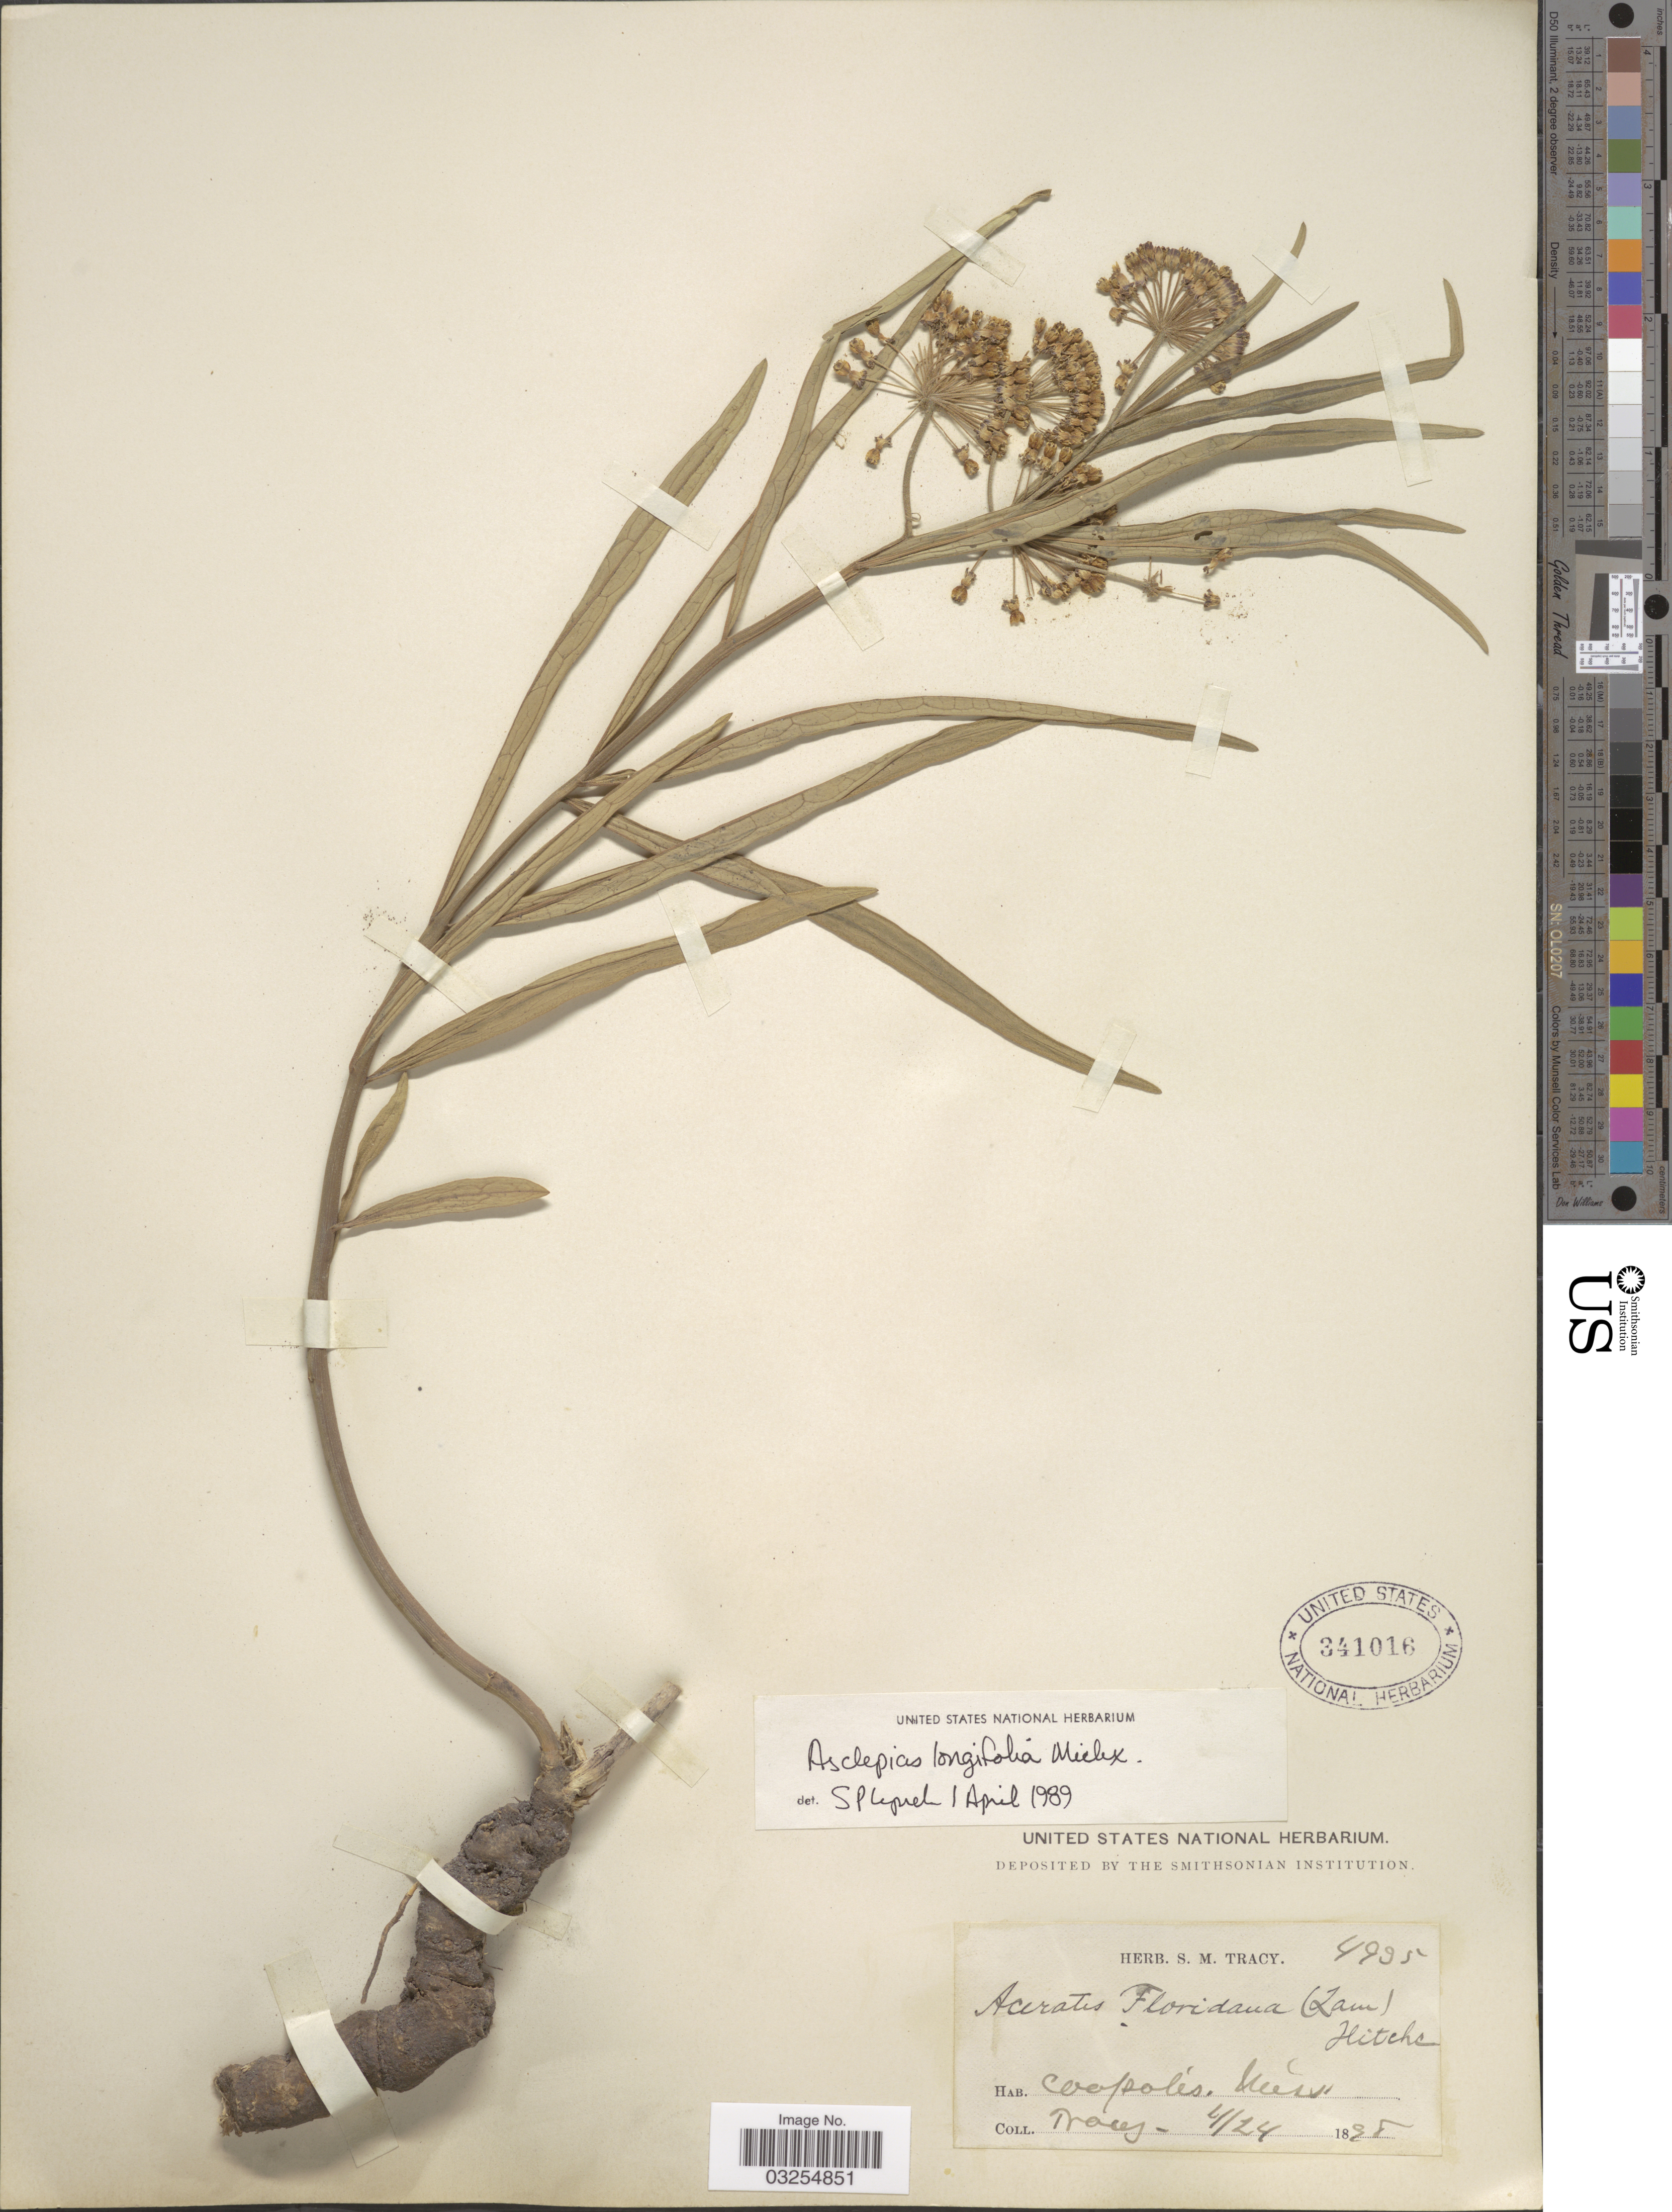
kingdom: Plantae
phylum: Tracheophyta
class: Magnoliopsida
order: Gentianales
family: Apocynaceae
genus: Asclepias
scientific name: Asclepias longifolia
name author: Michx.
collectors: S. M. Tracy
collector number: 4995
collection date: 1898-04-24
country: United States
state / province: Mississippi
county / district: Harrison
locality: Coopolis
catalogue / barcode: US 341016